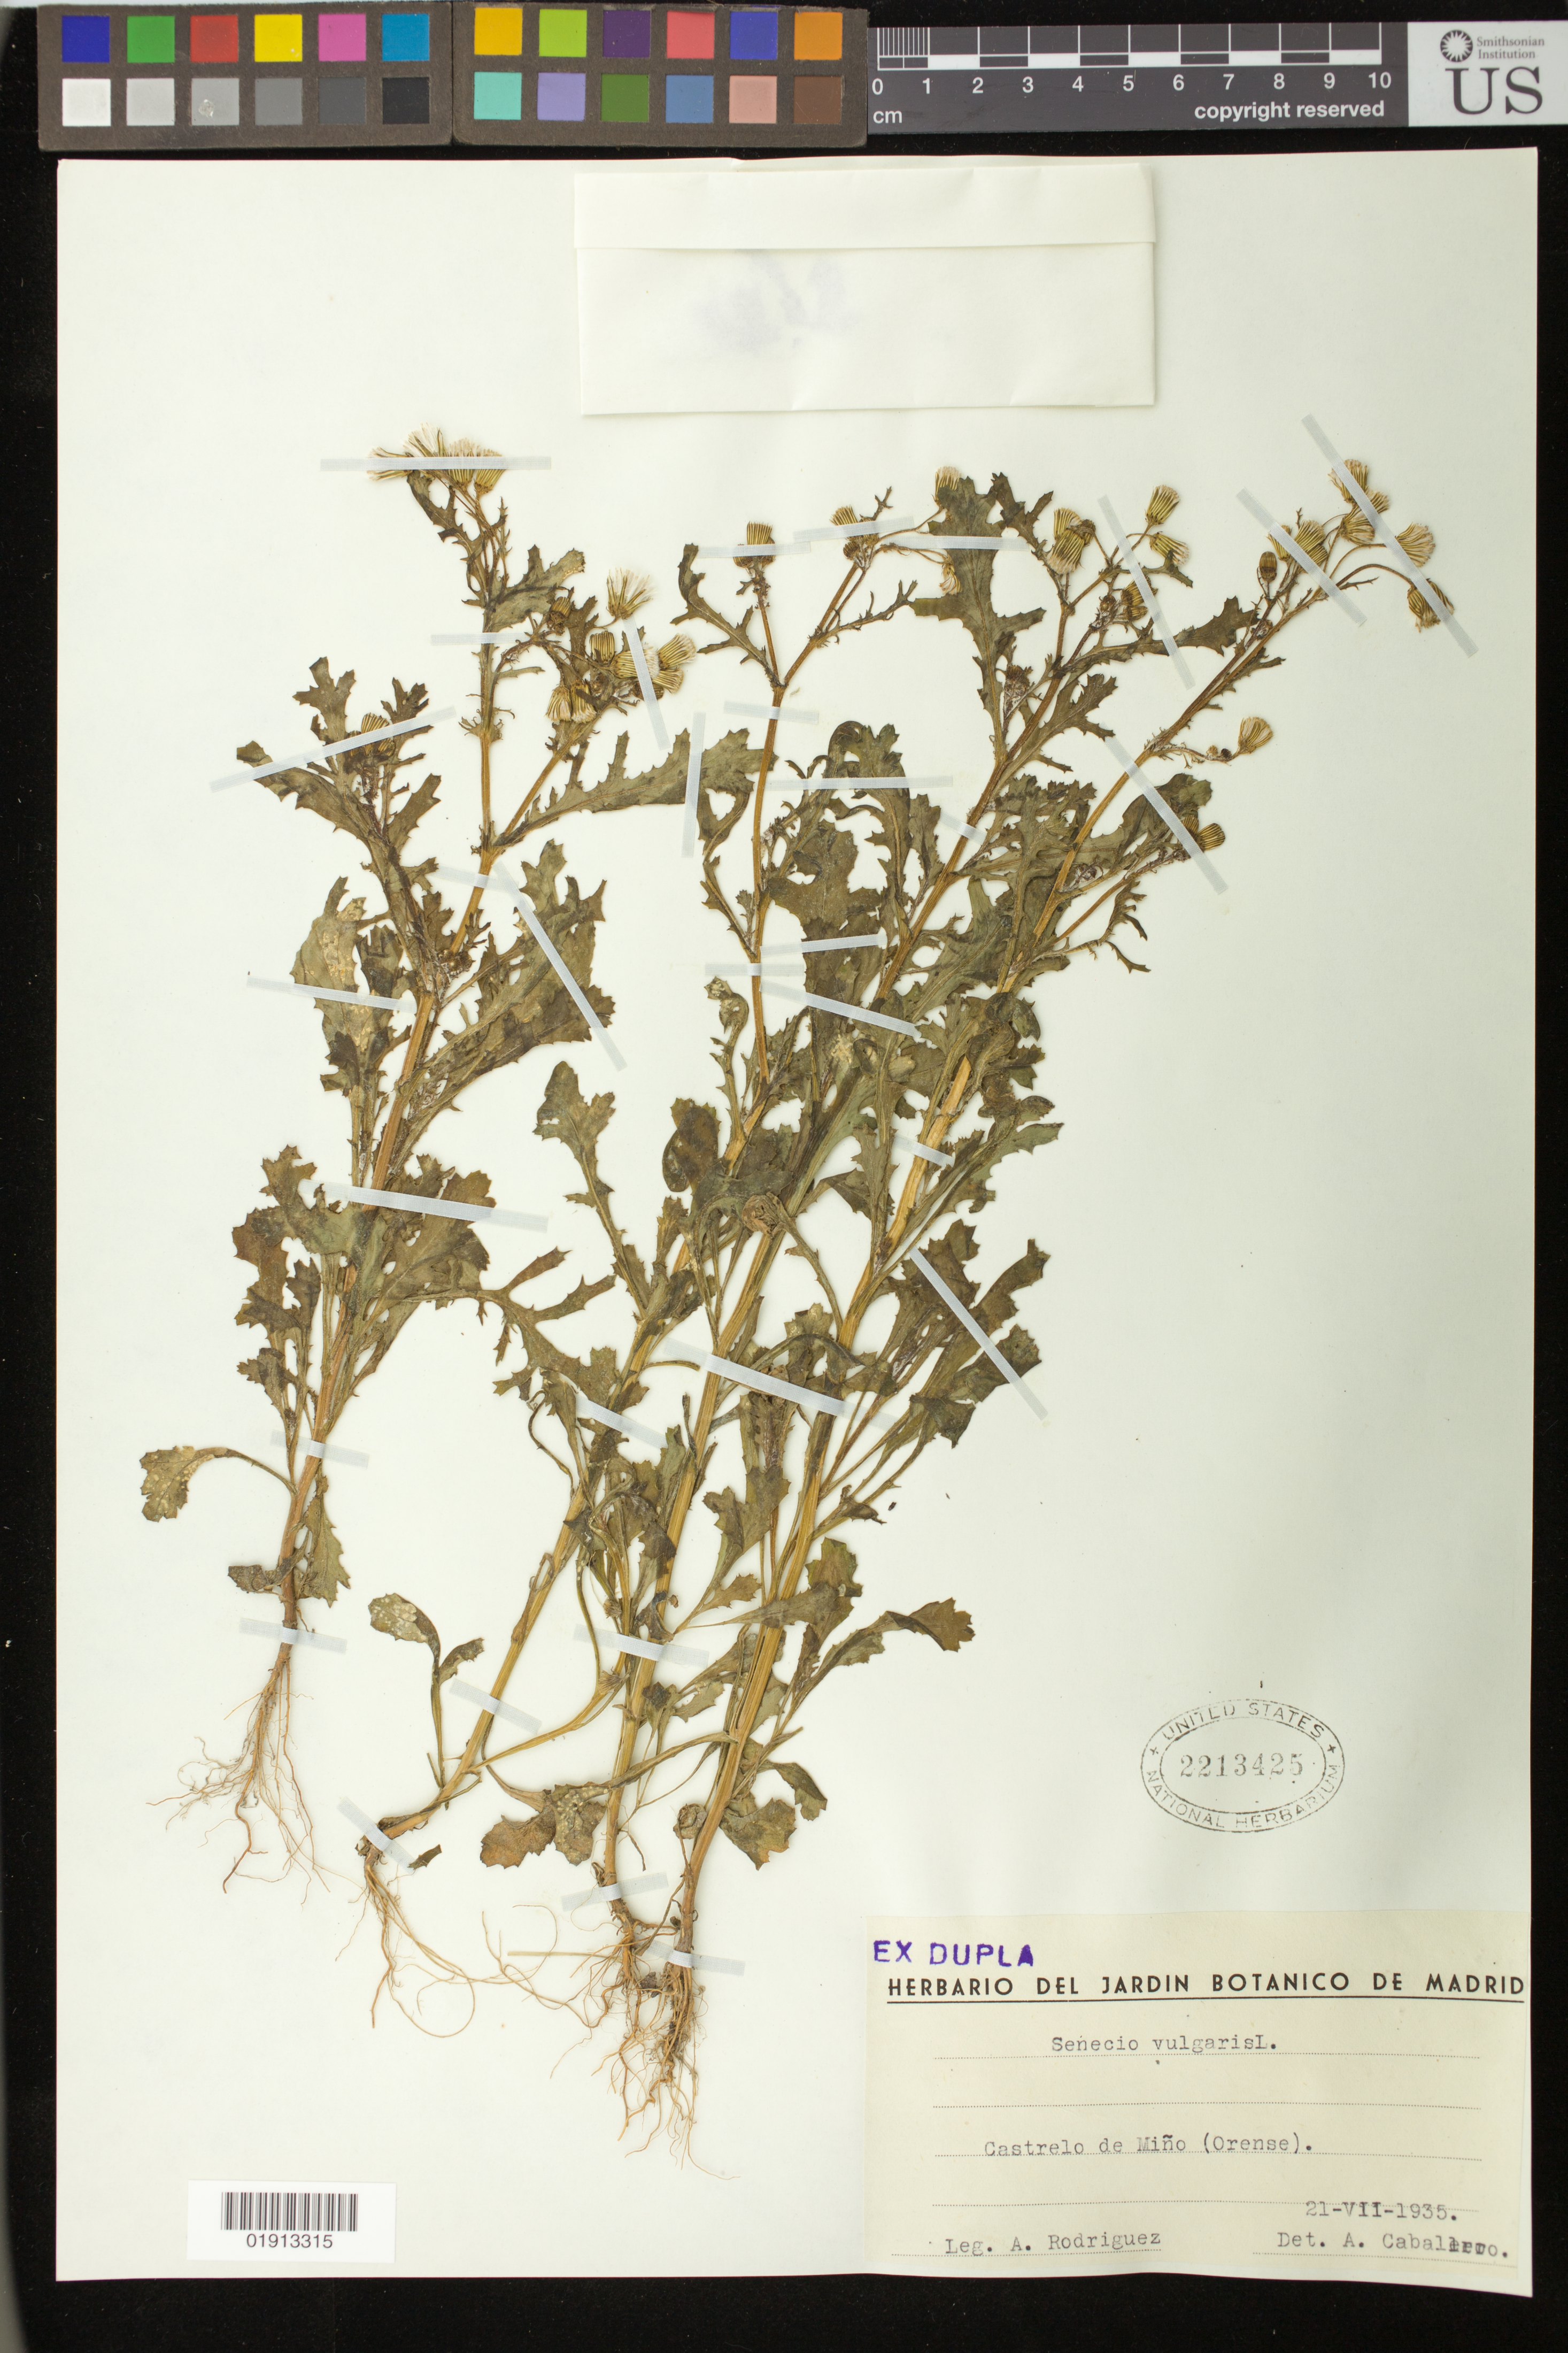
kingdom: Plantae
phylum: Tracheophyta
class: Magnoliopsida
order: Asterales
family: Asteraceae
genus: Senecio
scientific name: Senecio vulgaris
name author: L.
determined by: Caballero, A.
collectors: A. Rodriguez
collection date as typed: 21-VII-1935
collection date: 1935-07-21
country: Spain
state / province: Galicia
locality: Castrelo de Miño (Orense)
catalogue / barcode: US 2213425